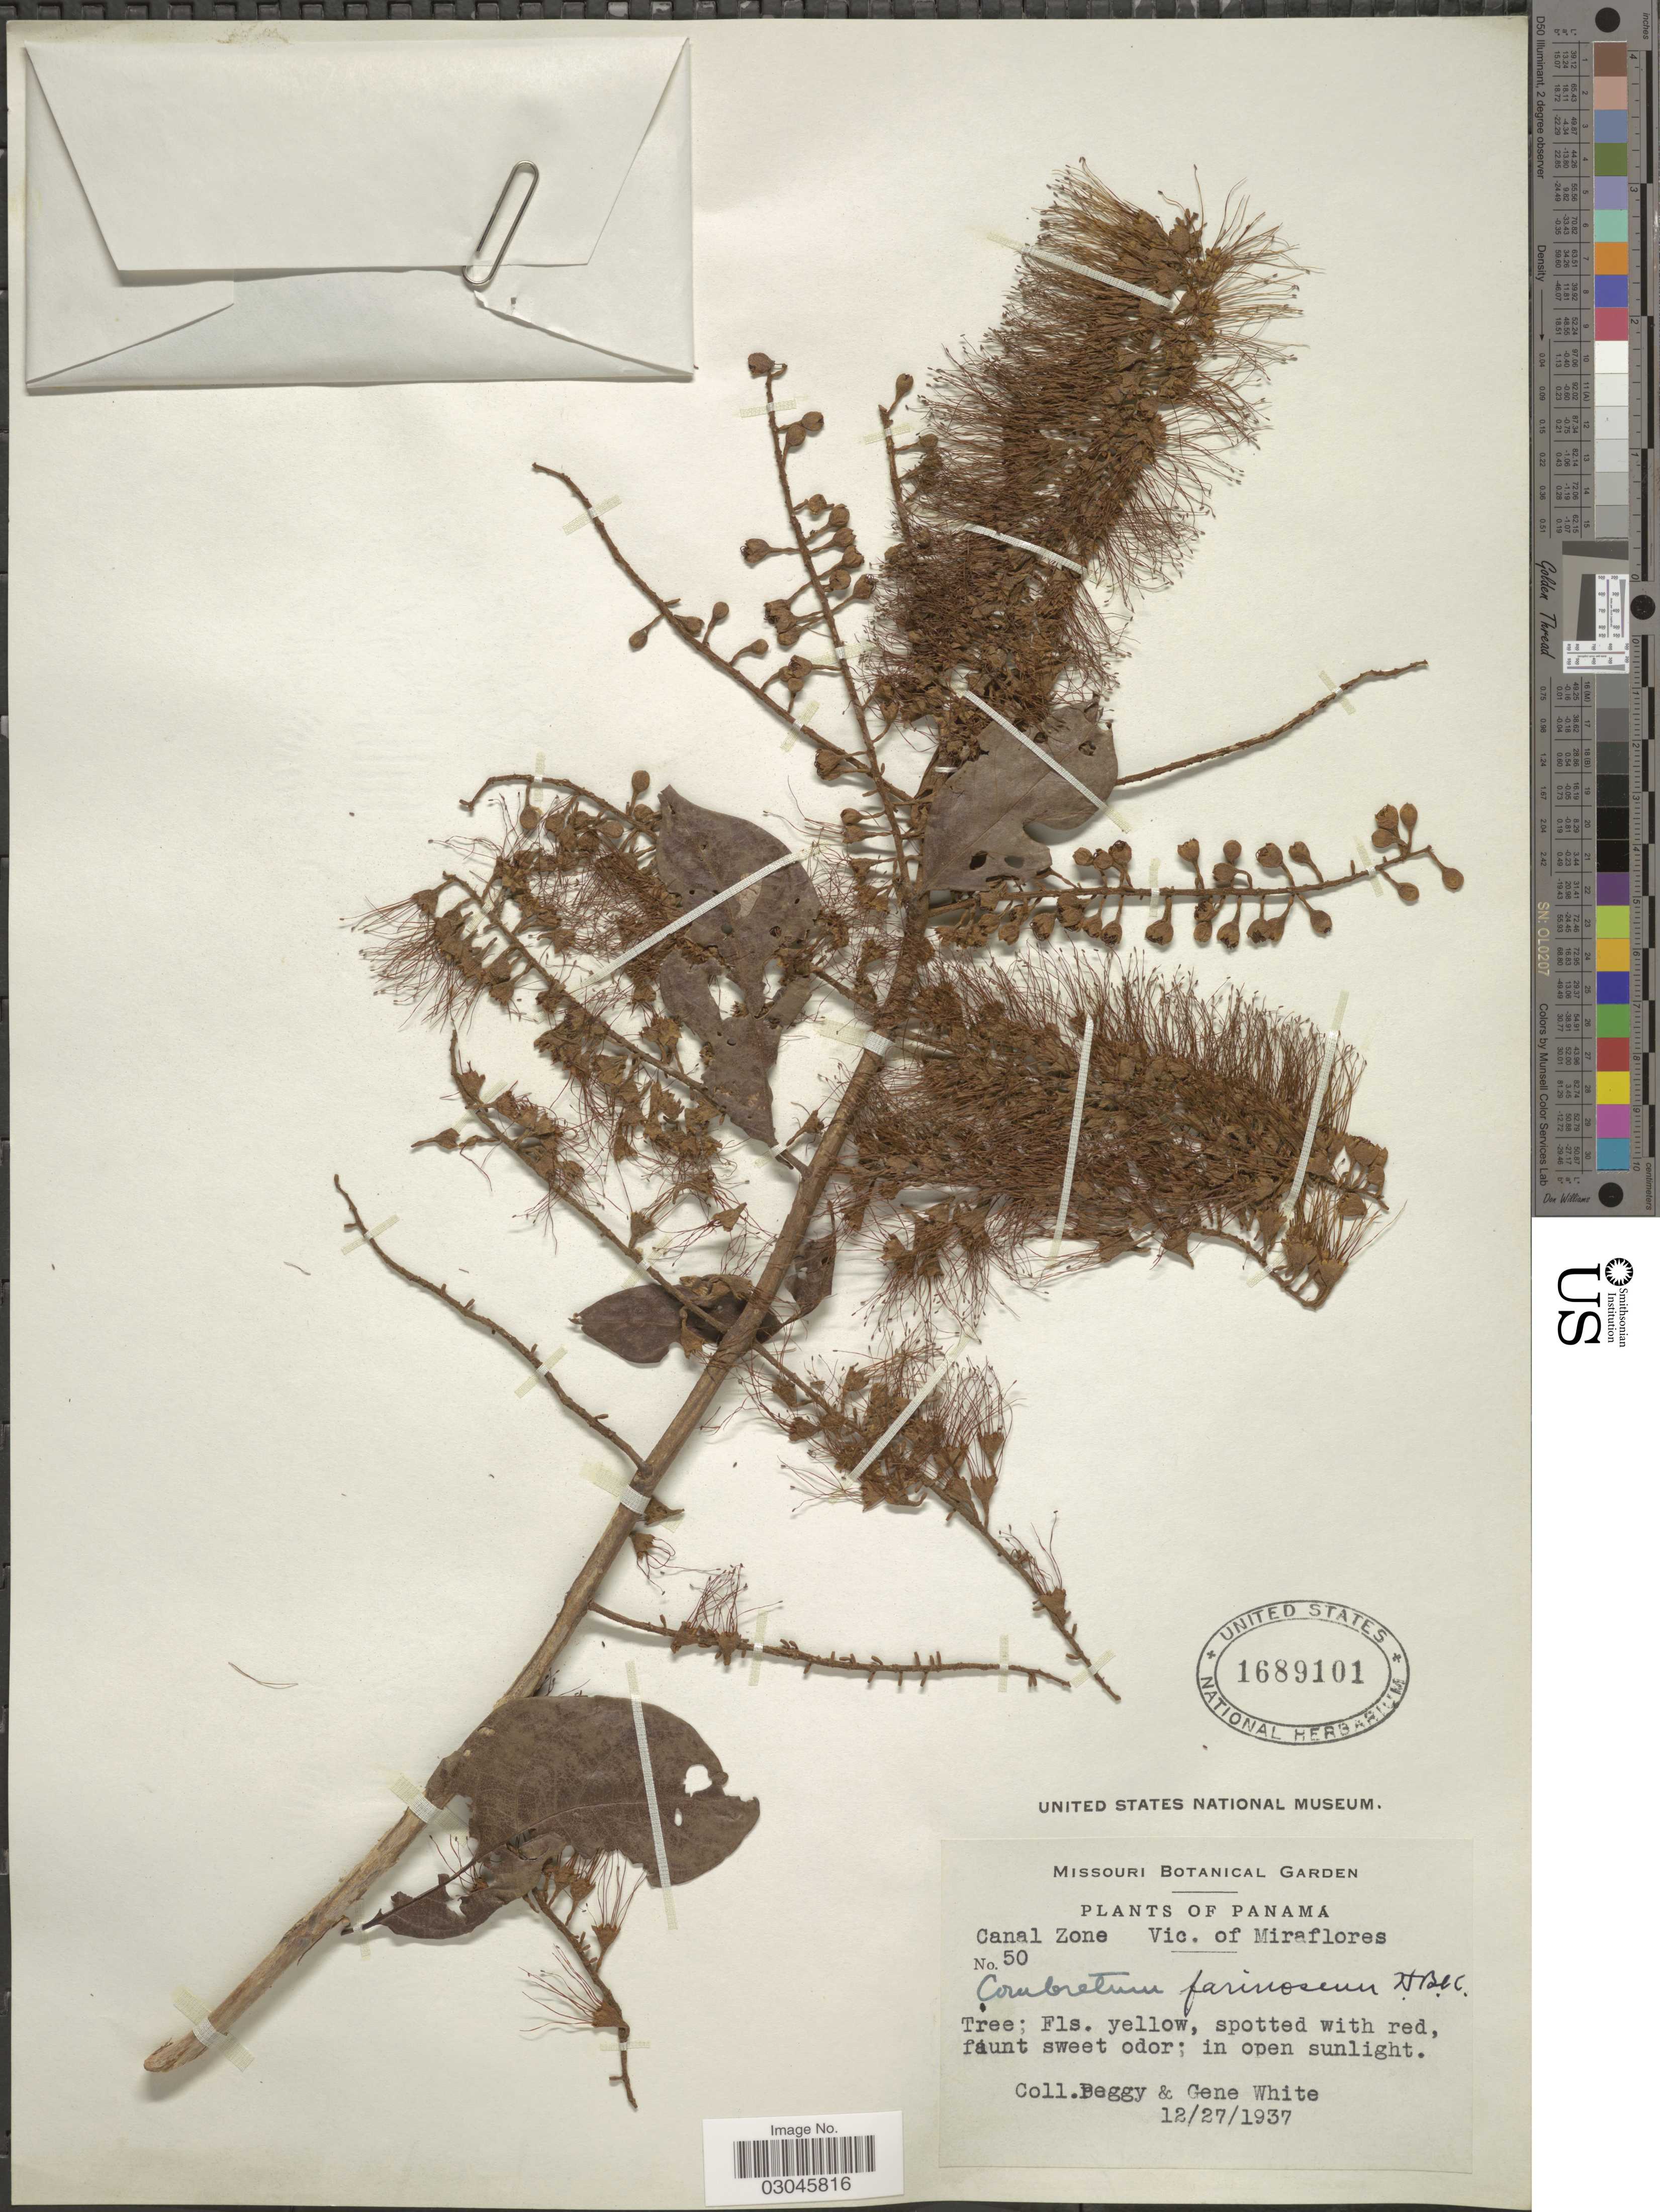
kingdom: Plantae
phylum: Tracheophyta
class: Magnoliopsida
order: Myrtales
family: Combretaceae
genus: Combretum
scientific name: Combretum fruticosum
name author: (Loefl.) Stuntz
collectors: P. White & G. White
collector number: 50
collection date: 1937-12-27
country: Panama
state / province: Panamá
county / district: Canal Zone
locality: Canal Zone. Vic. of Miraflores.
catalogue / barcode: US 1689101